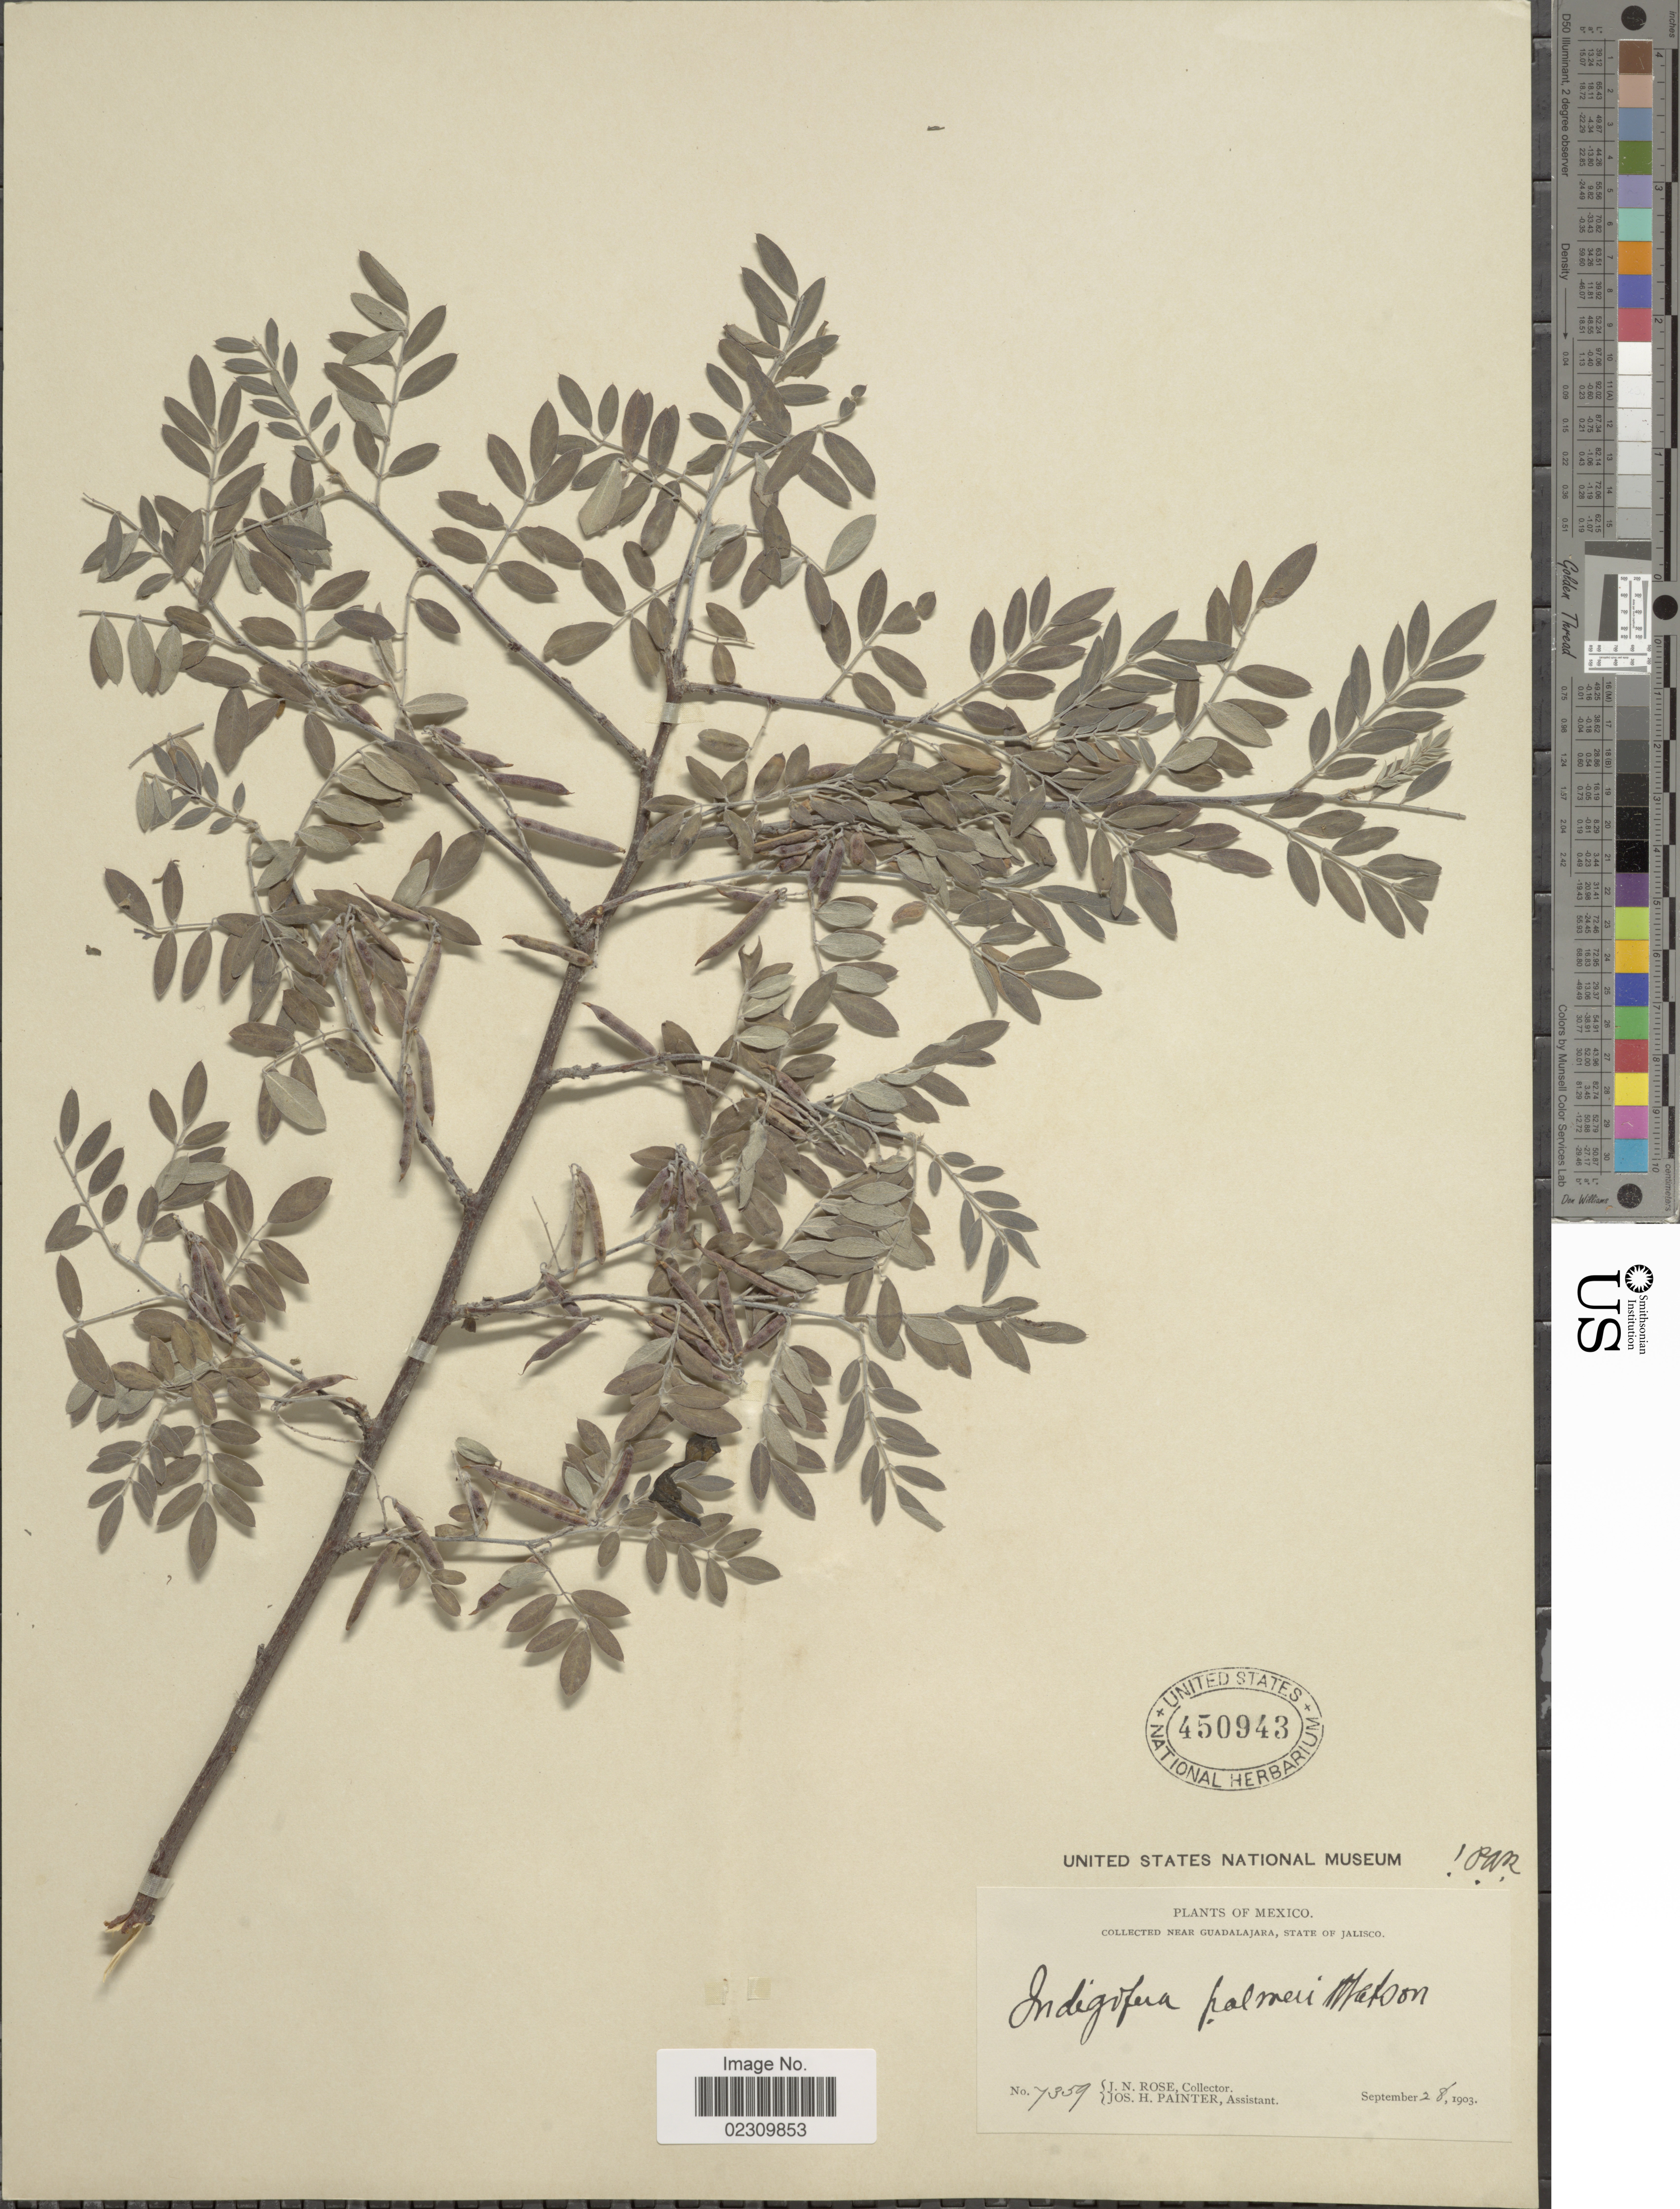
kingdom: Plantae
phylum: Tracheophyta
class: Magnoliopsida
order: Fabales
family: Fabaceae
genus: Indigofera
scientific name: Indigofera palmeri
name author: S. Watson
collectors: J. N. Rose & J. H. Painter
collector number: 7359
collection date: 1903-09-28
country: Mexico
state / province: Jalisco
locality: Near Guadalajara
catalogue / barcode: US 450943